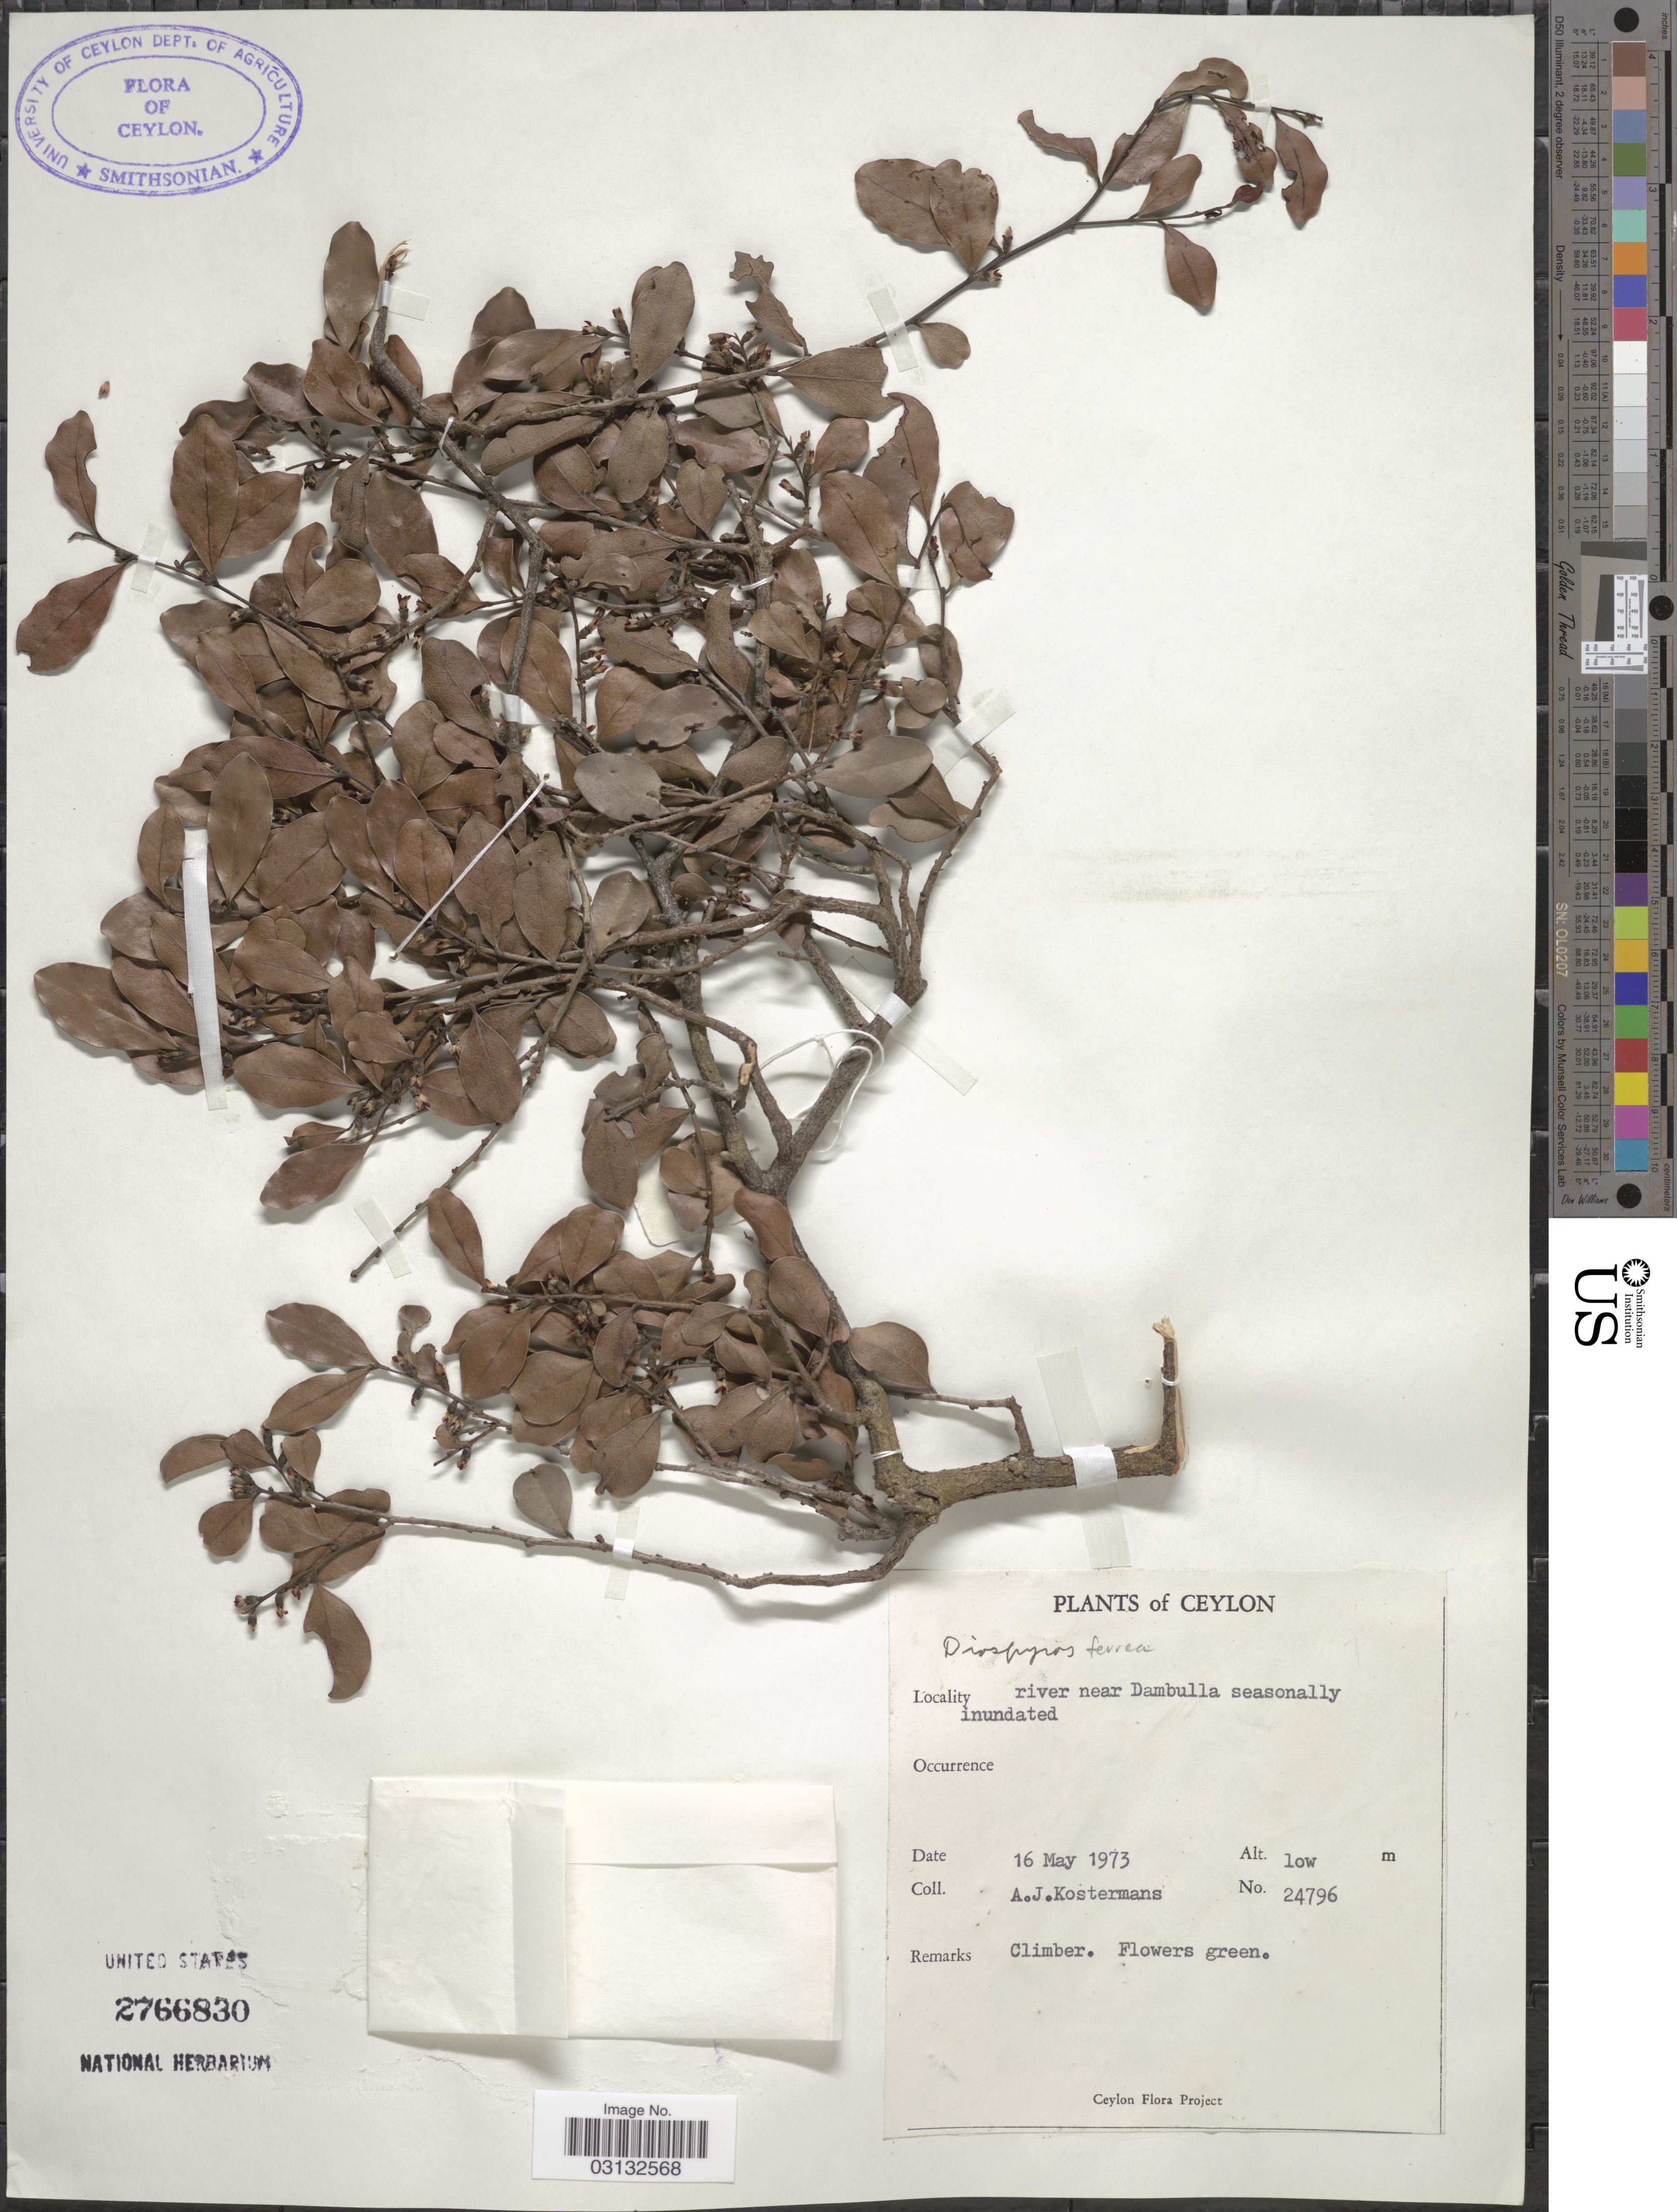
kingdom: Plantae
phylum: Tracheophyta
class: Magnoliopsida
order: Ericales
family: Ebenaceae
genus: Diospyros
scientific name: Diospyros sp.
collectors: A. J. G. Kostermans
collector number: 24796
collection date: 1973-05-16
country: Sri Lanka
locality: Ceylon. River near Dambulla seasonally inundated.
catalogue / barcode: US 2766830